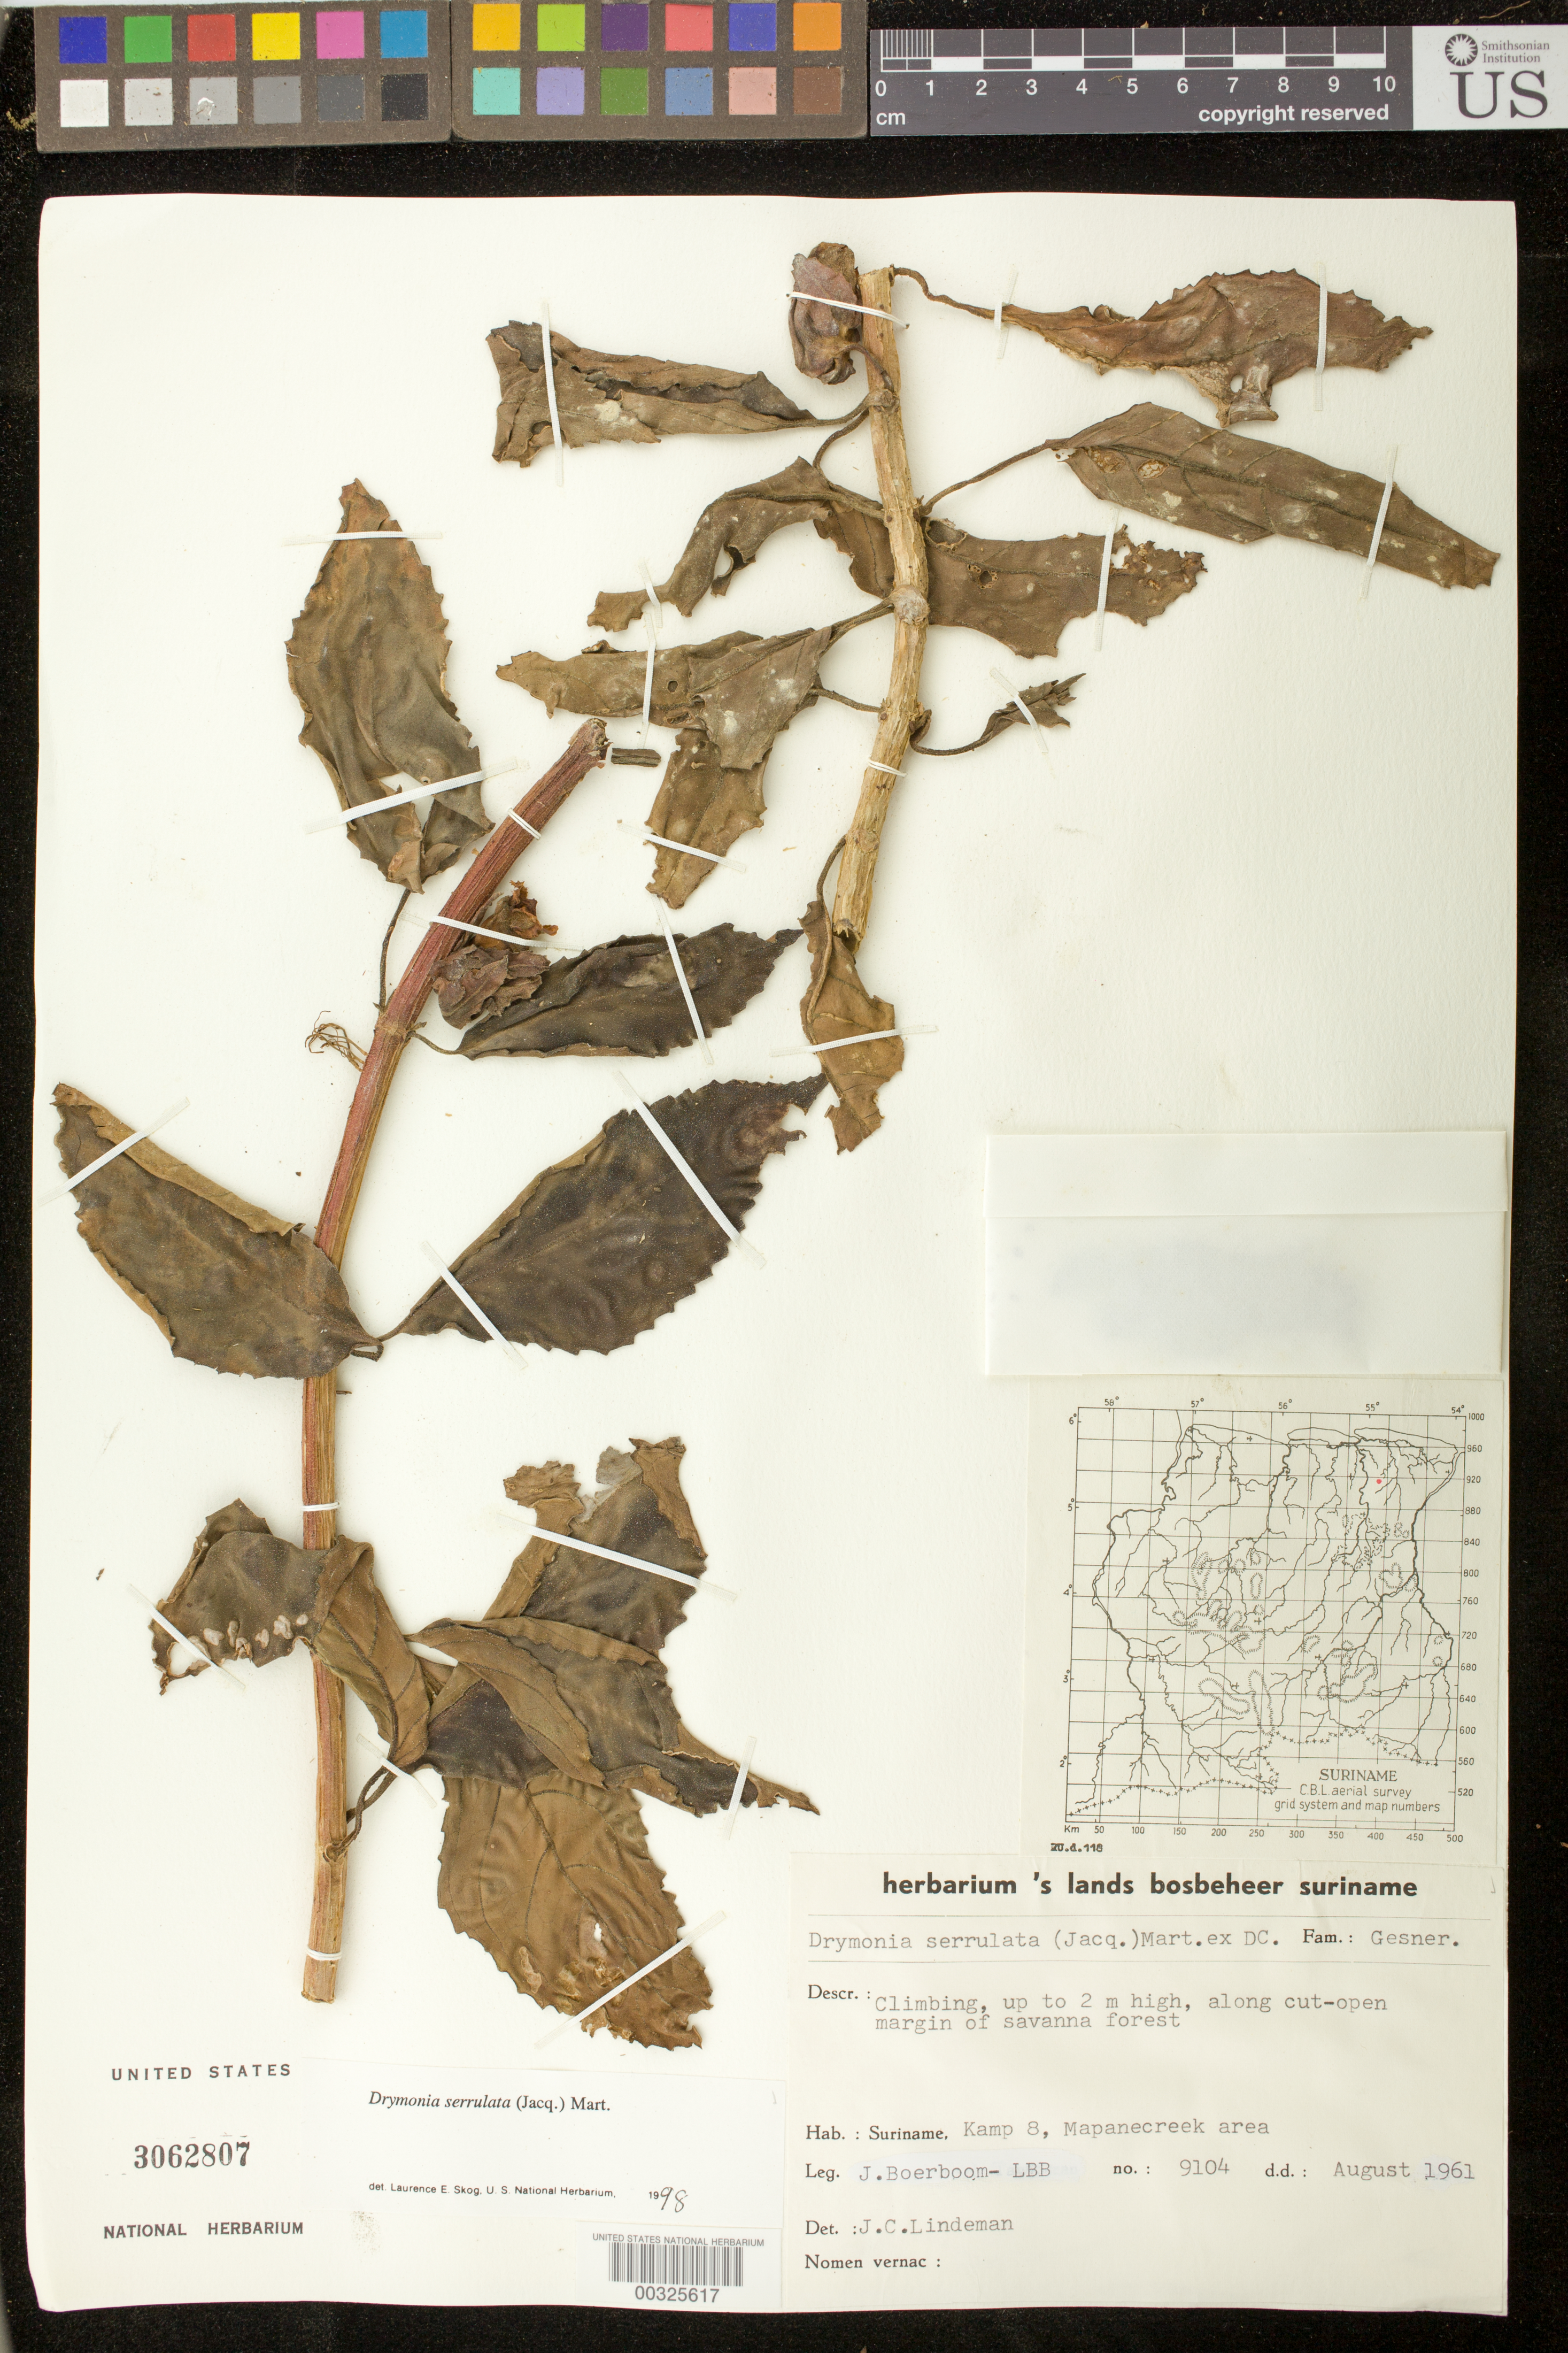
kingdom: Plantae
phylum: Tracheophyta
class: Magnoliopsida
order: Lamiales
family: Gesneriaceae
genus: Drymonia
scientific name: Drymonia serrulata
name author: (Jacq.) Mart.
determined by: Skog, Laurence E.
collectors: J. Boerboom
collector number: LBB 9104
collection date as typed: Aug 1961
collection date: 1961-08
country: Suriname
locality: Kamp 8, Mapane creek area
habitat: Along cut-open margin of savanna forest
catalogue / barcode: US 3062807